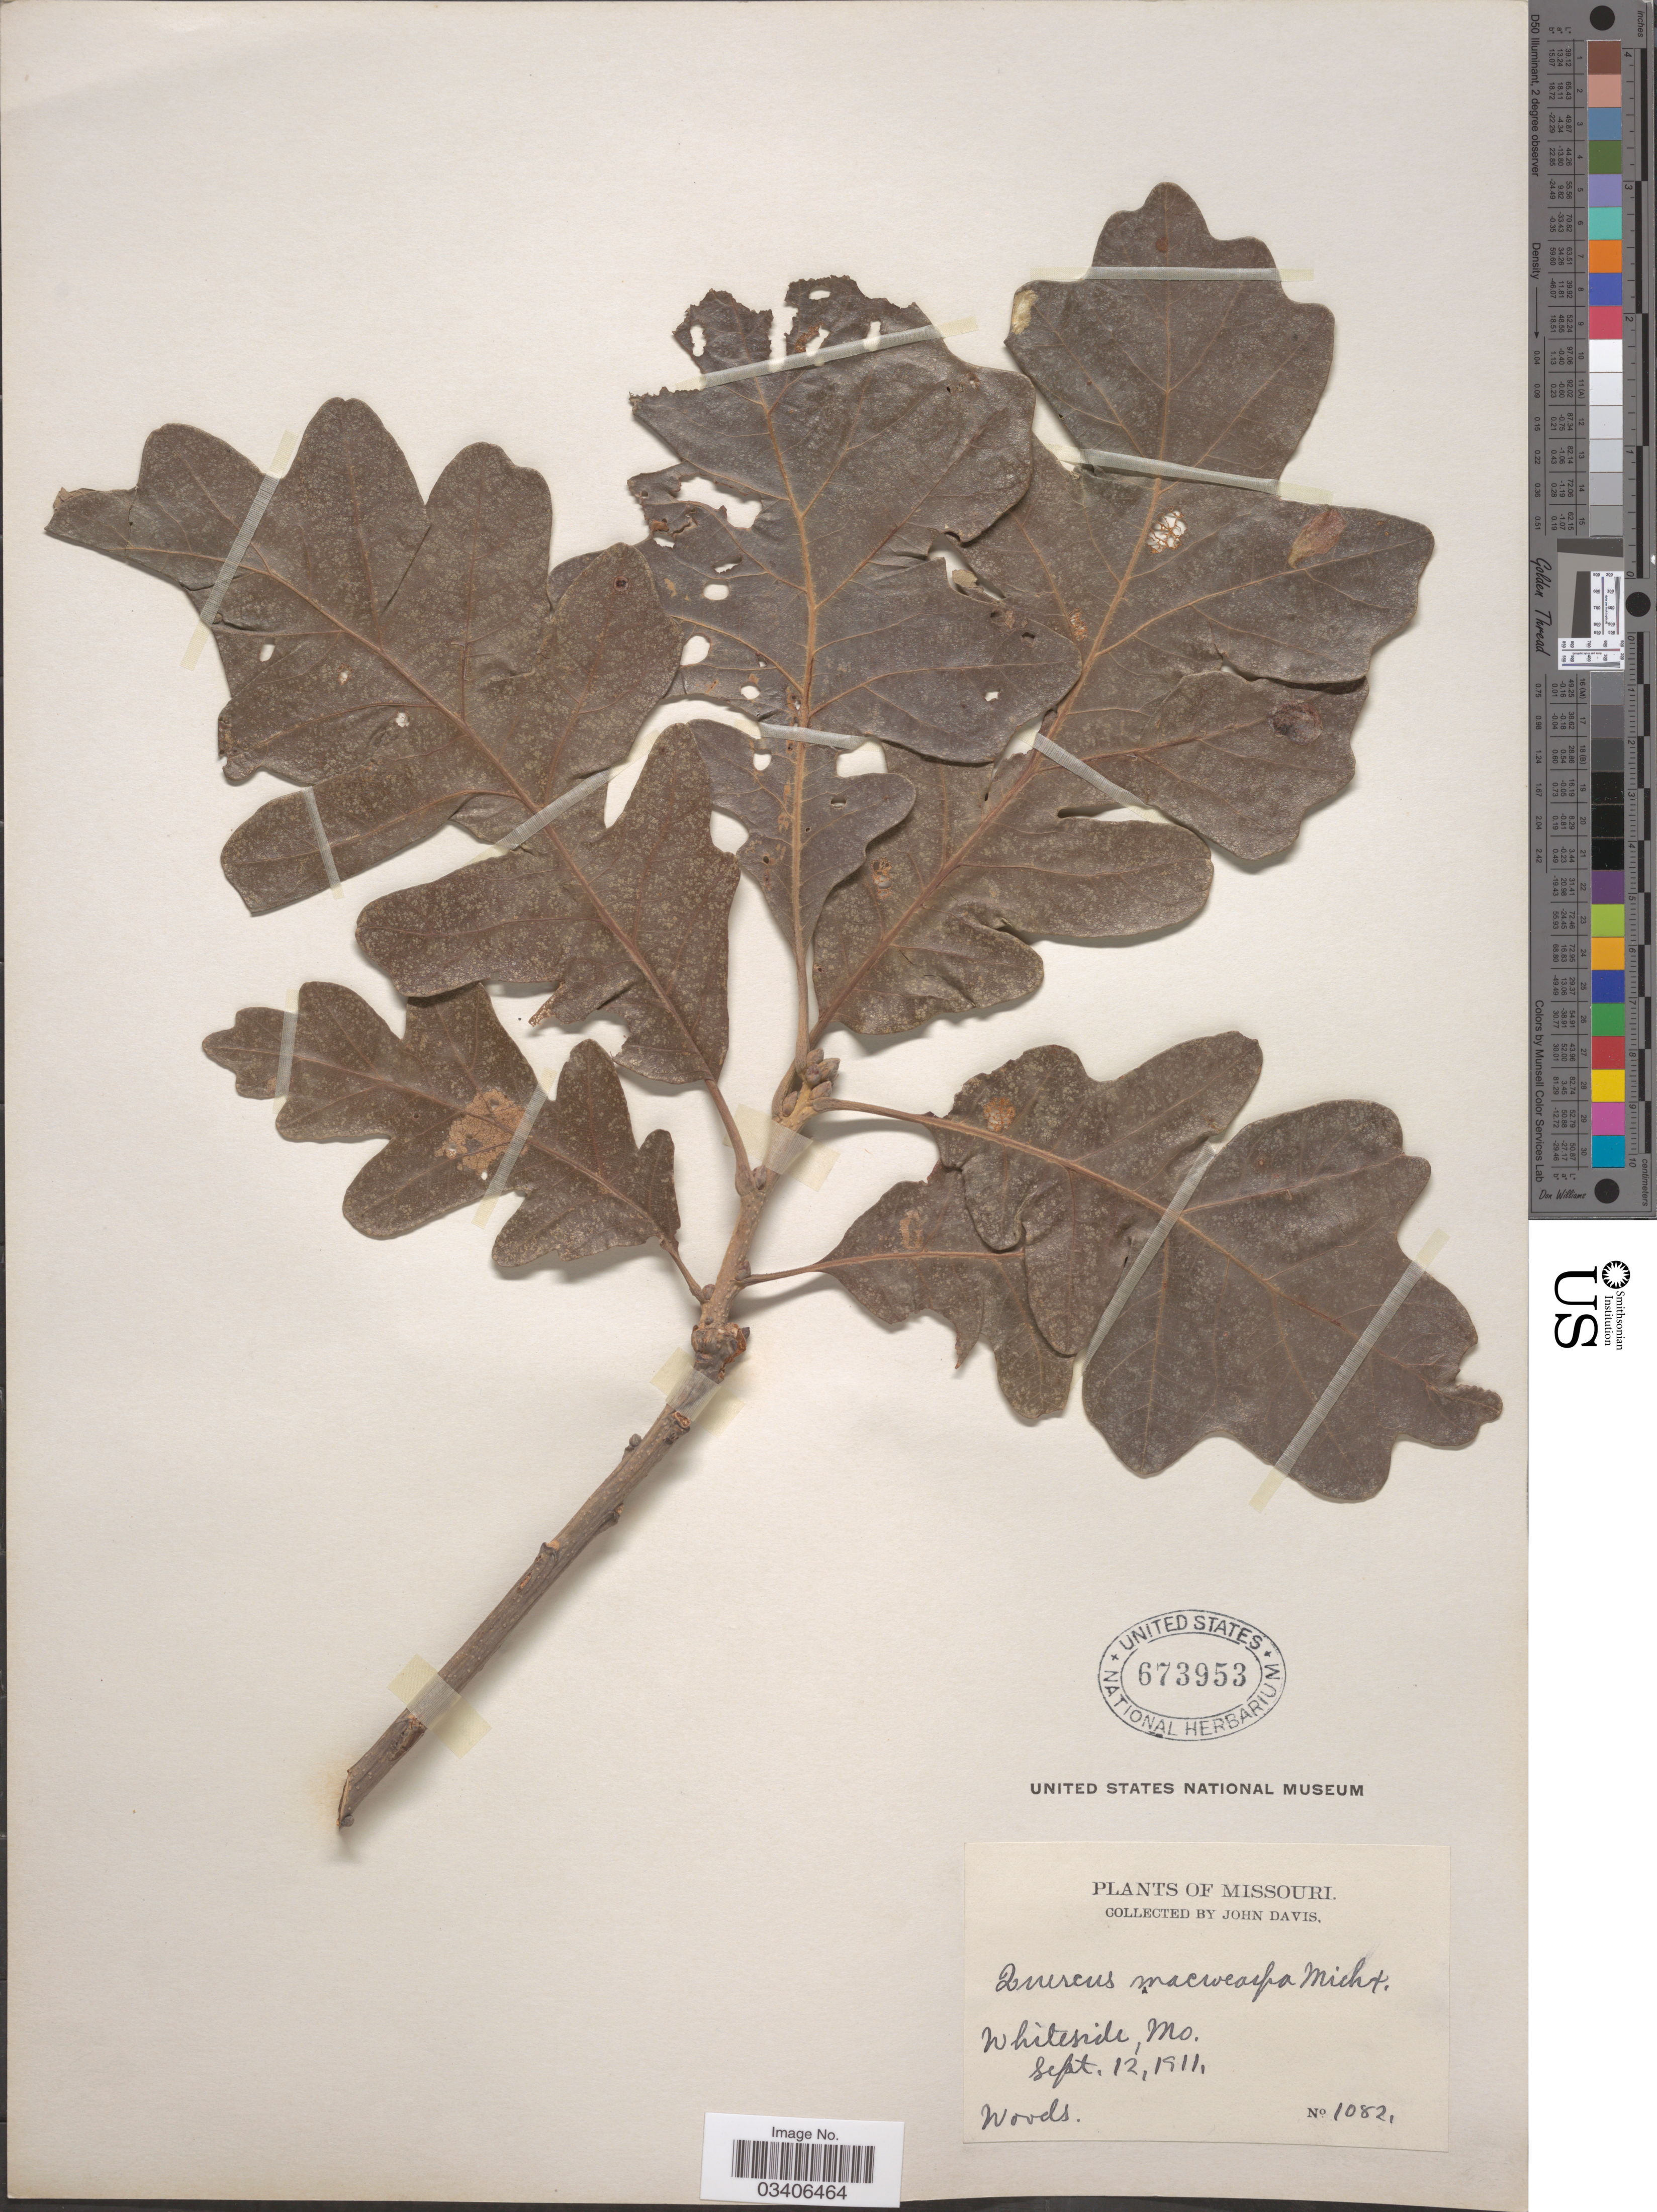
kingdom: Plantae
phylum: Tracheophyta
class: Magnoliopsida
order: Fagales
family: Fagaceae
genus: Quercus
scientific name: Quercus macrocarpa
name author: Michx.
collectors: J. Davis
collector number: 1082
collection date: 1911-09-12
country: United States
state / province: Missouri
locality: Whiteside.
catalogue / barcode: US 673953